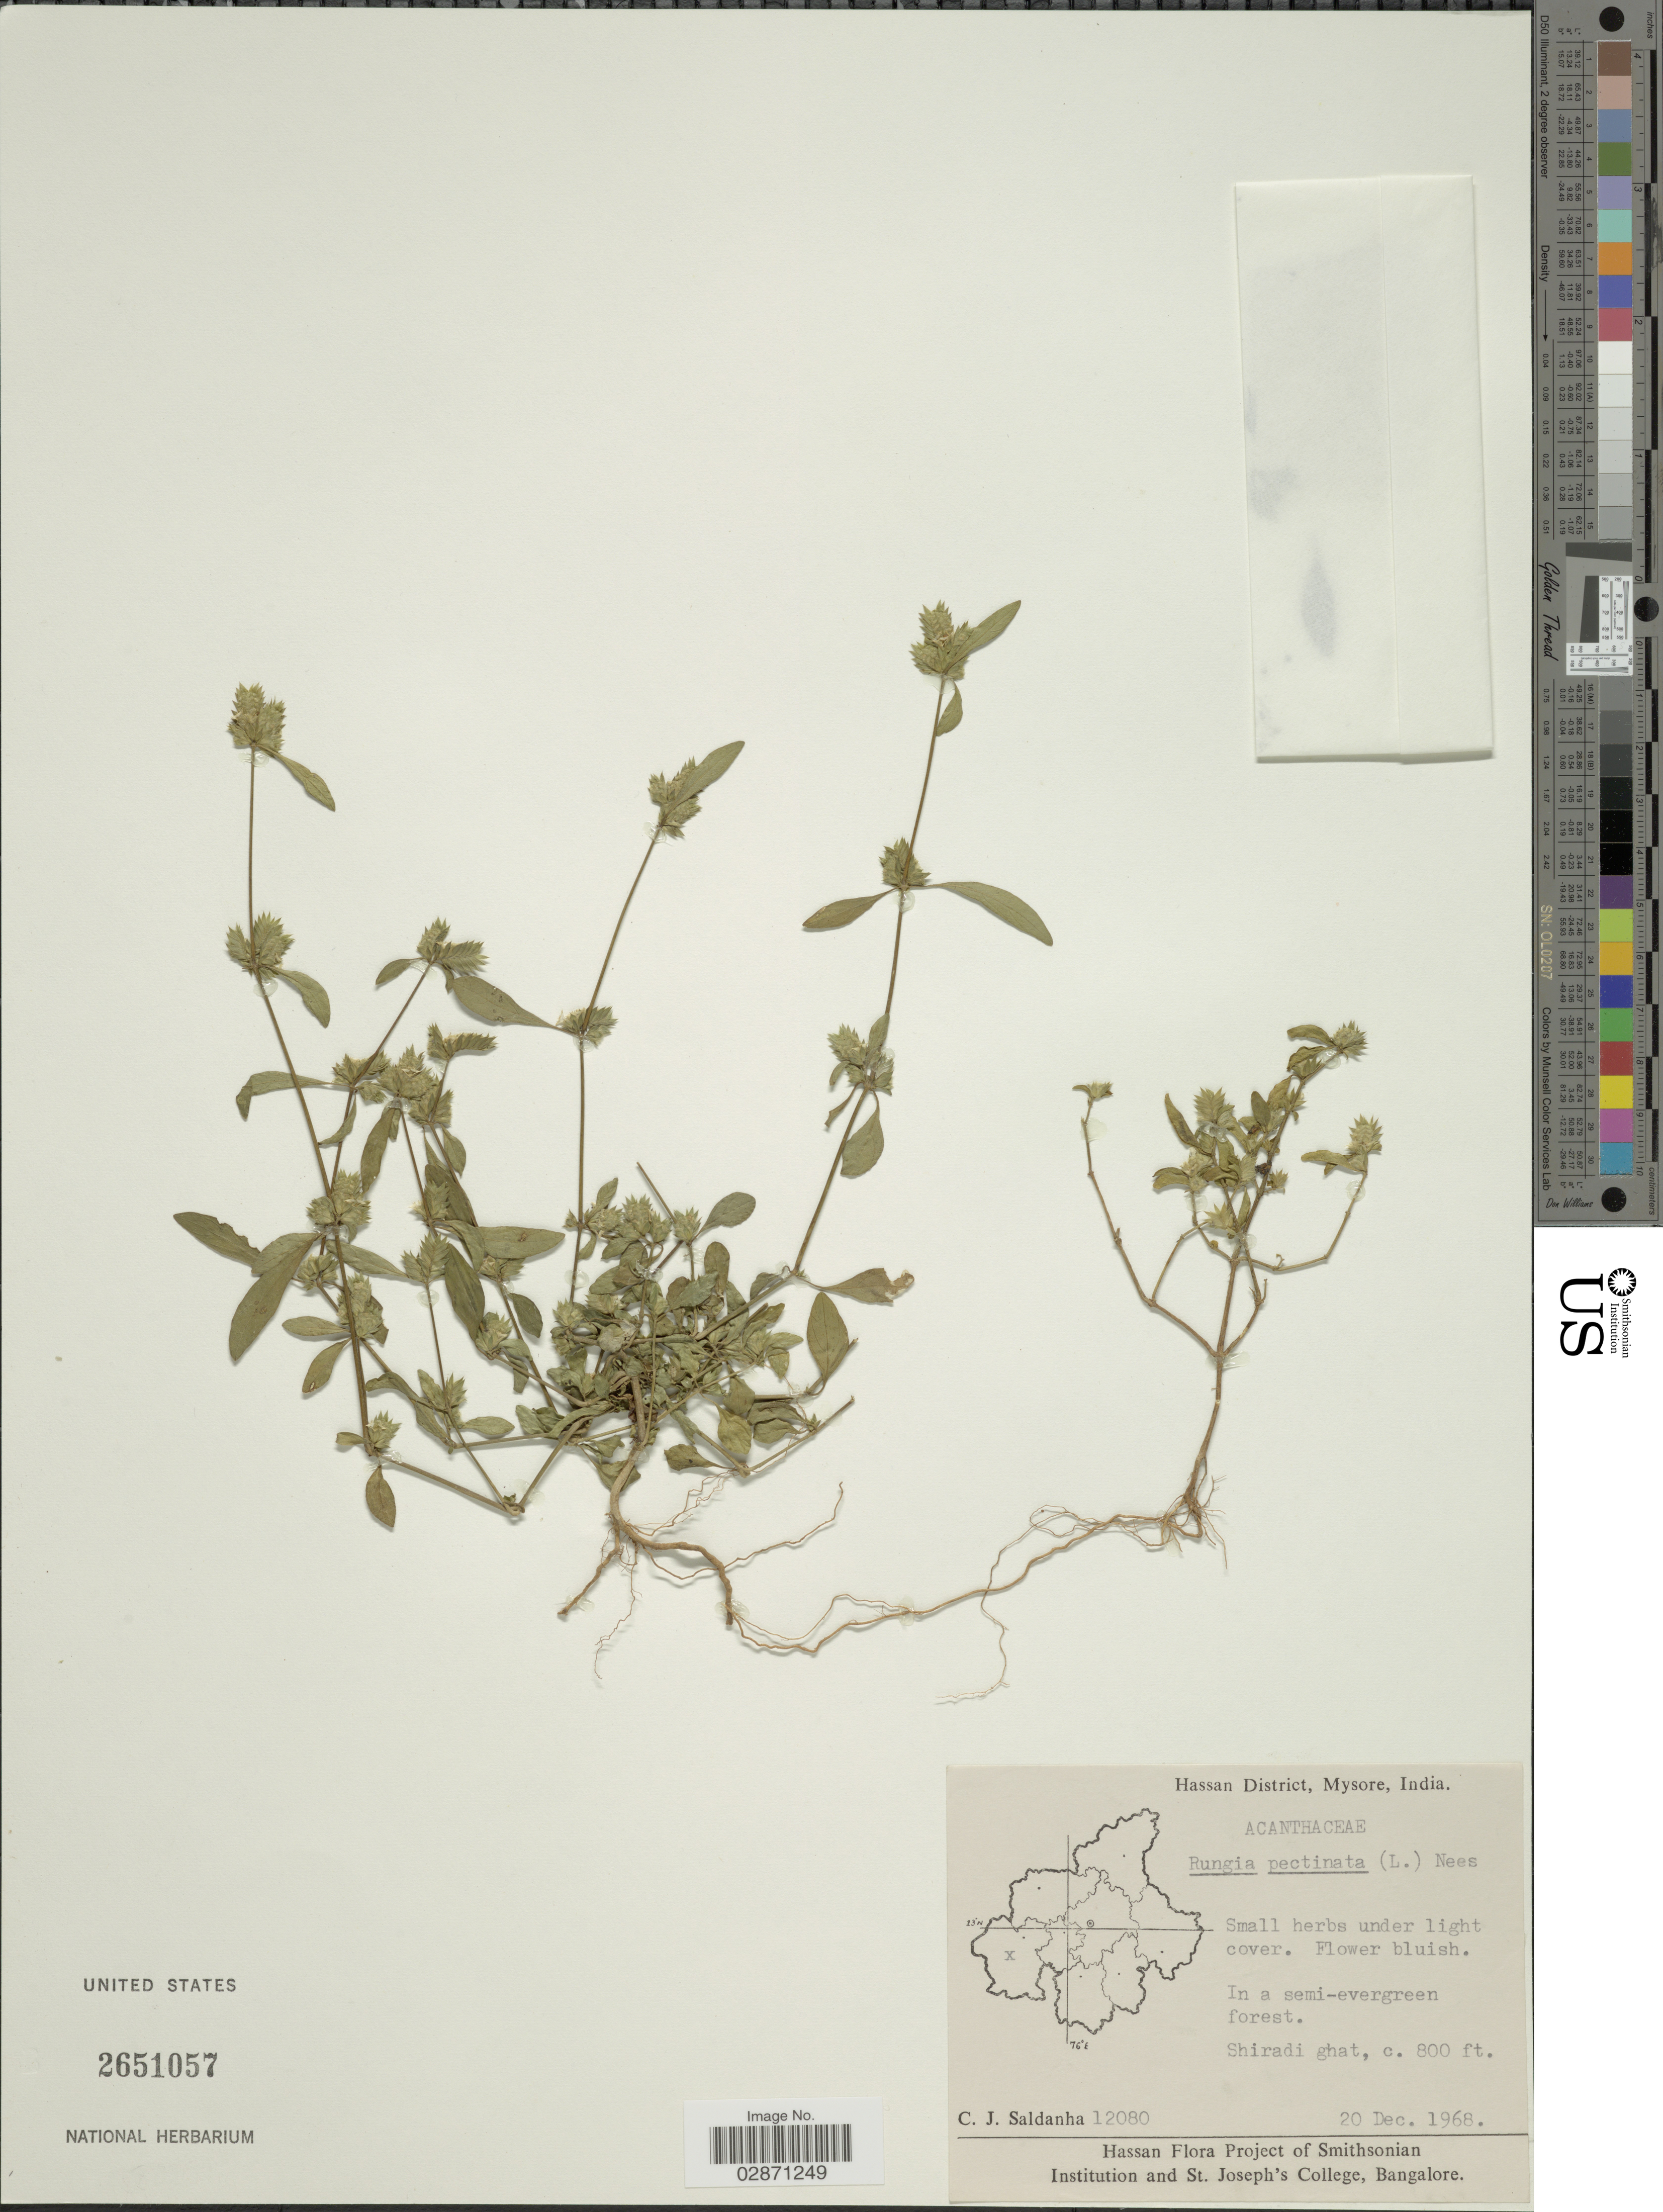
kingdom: Plantae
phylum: Tracheophyta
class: Magnoliopsida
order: Lamiales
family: Acanthaceae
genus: Rungia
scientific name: Rungia pectinata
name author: Nees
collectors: C. J. Saldanha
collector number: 12080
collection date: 1968-12-20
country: India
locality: Hassan District, Mysore. Shiradi ghat.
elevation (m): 244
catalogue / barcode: US 2651057